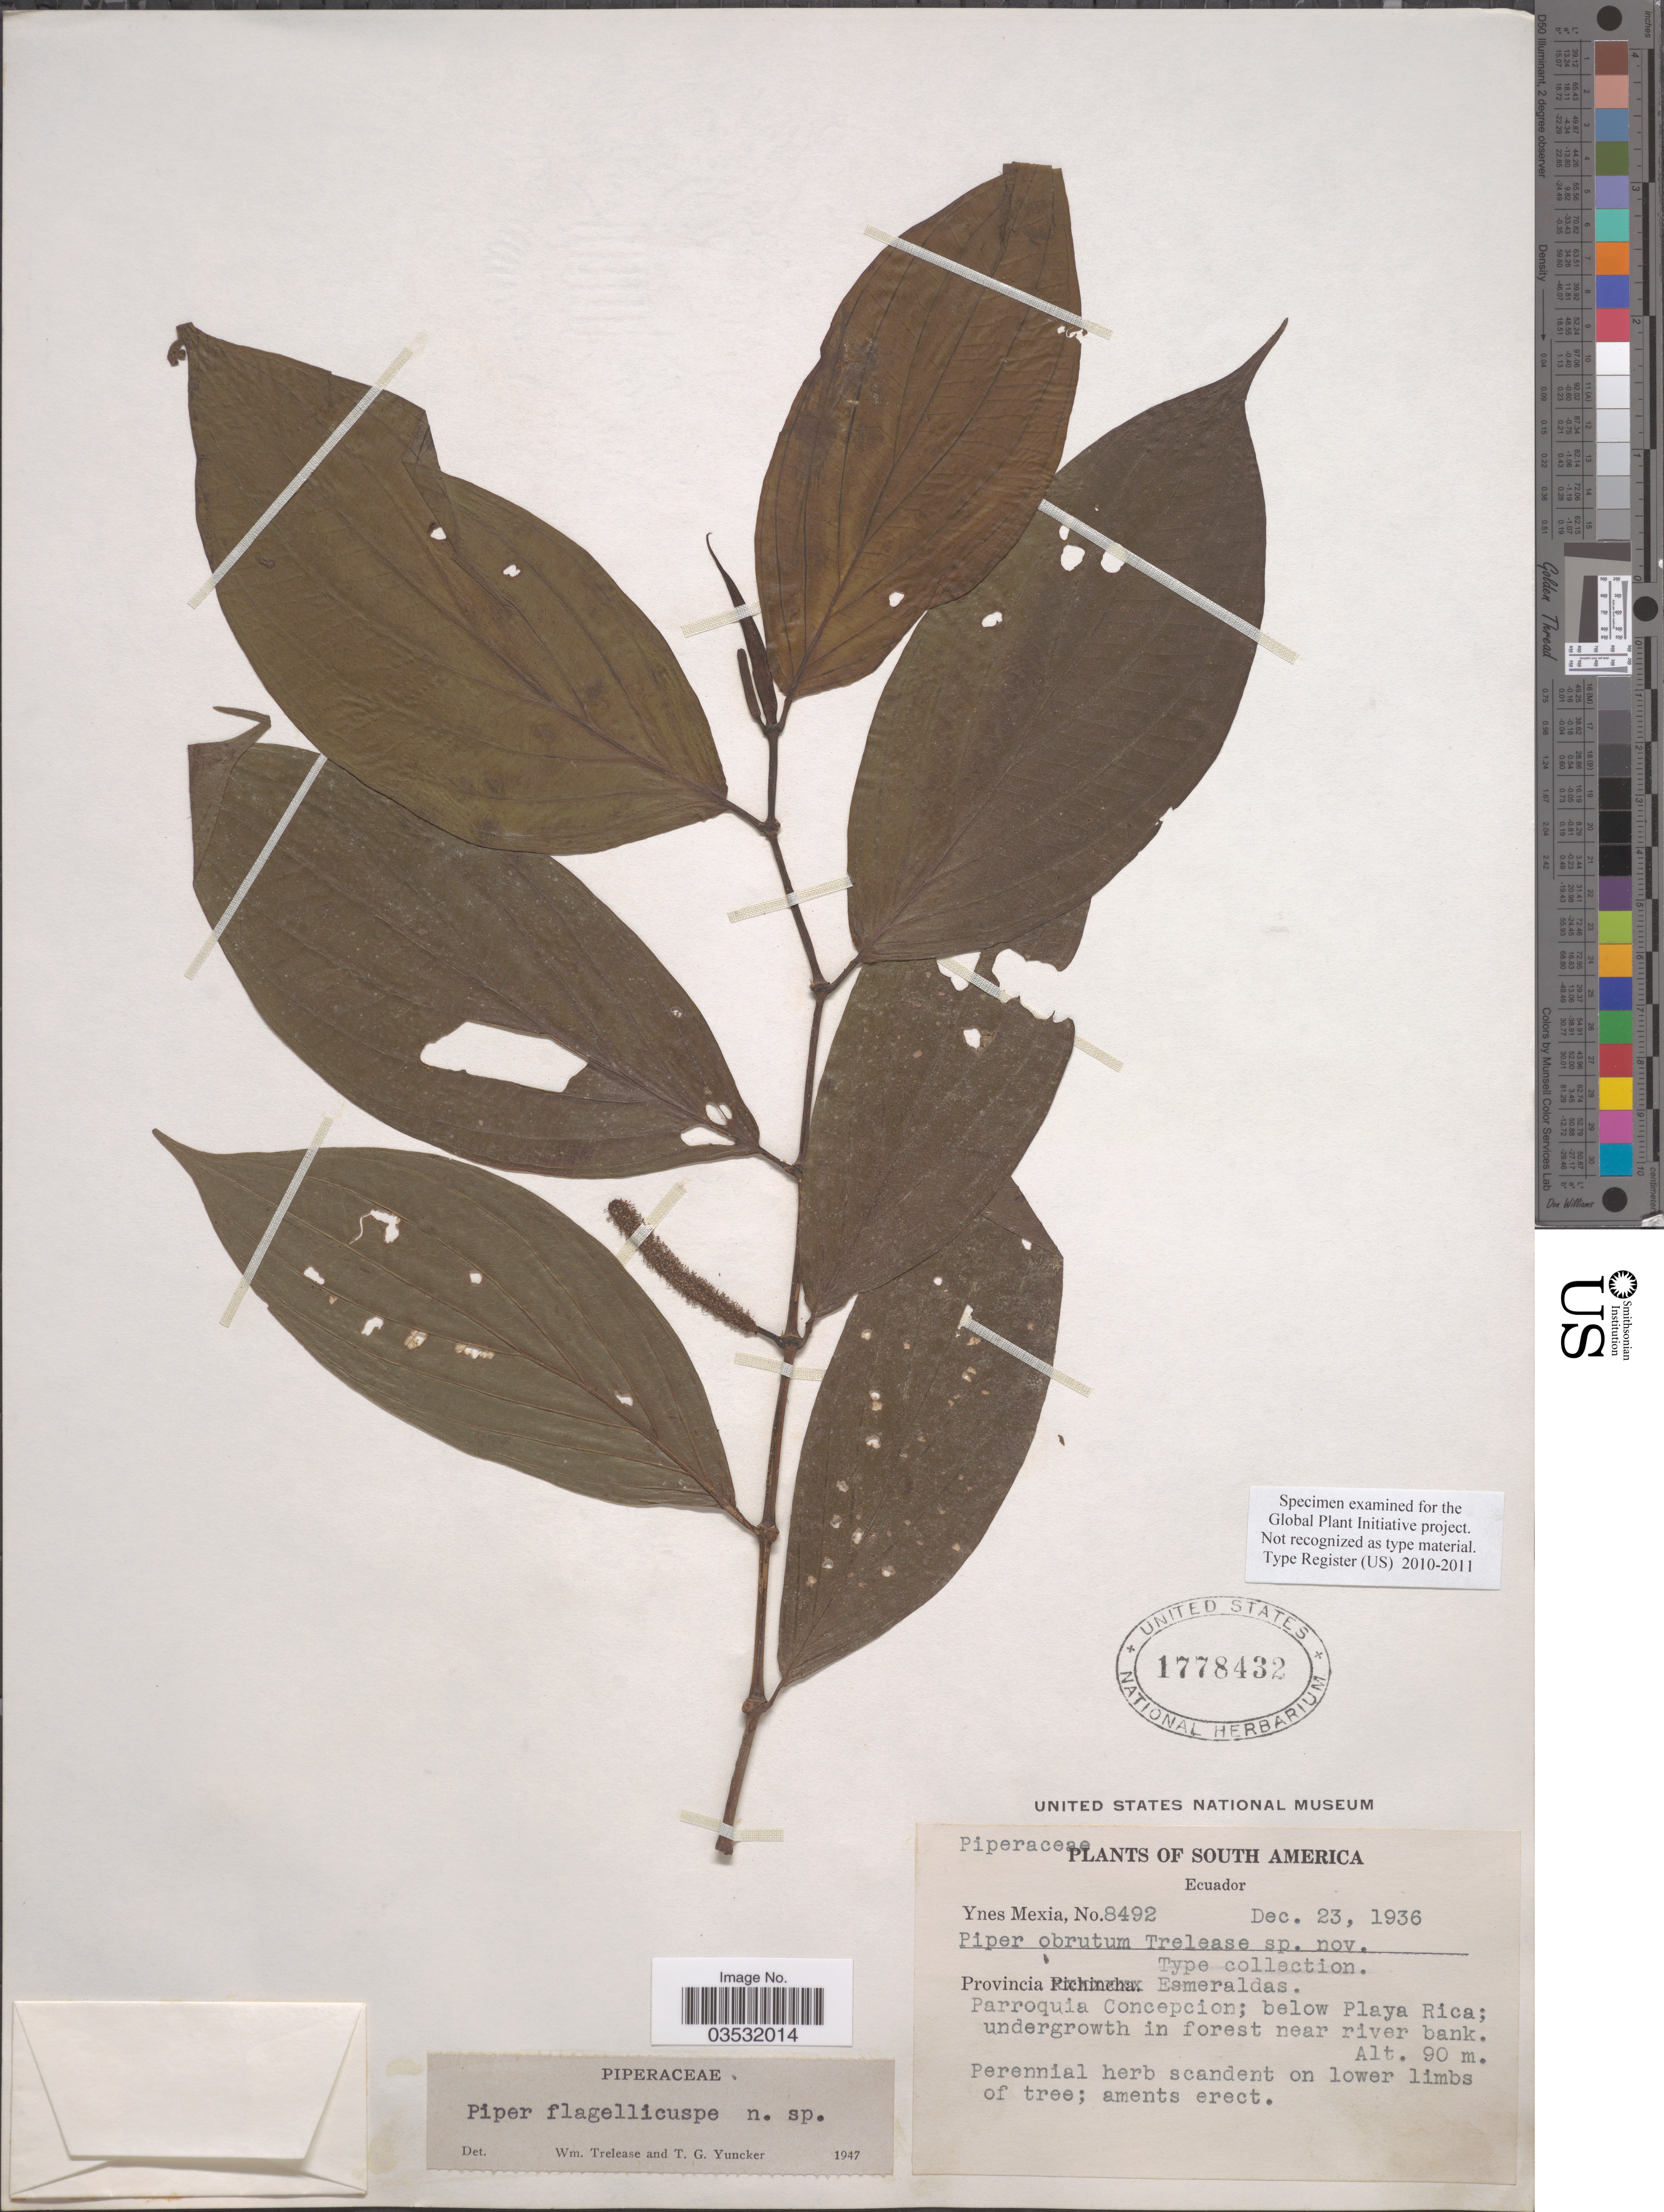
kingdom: Plantae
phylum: Tracheophyta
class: Magnoliopsida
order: Piperales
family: Piperaceae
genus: Piper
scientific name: Piper flagellicuspe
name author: Trel. & Yunck.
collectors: Y. Mexia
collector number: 8492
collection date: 1936-12-23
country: Ecuador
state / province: Esmeraldas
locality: Parroquia Concepcion; below Playa Rica; undergrowth in forest near river bank.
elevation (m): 90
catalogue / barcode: US 1778432